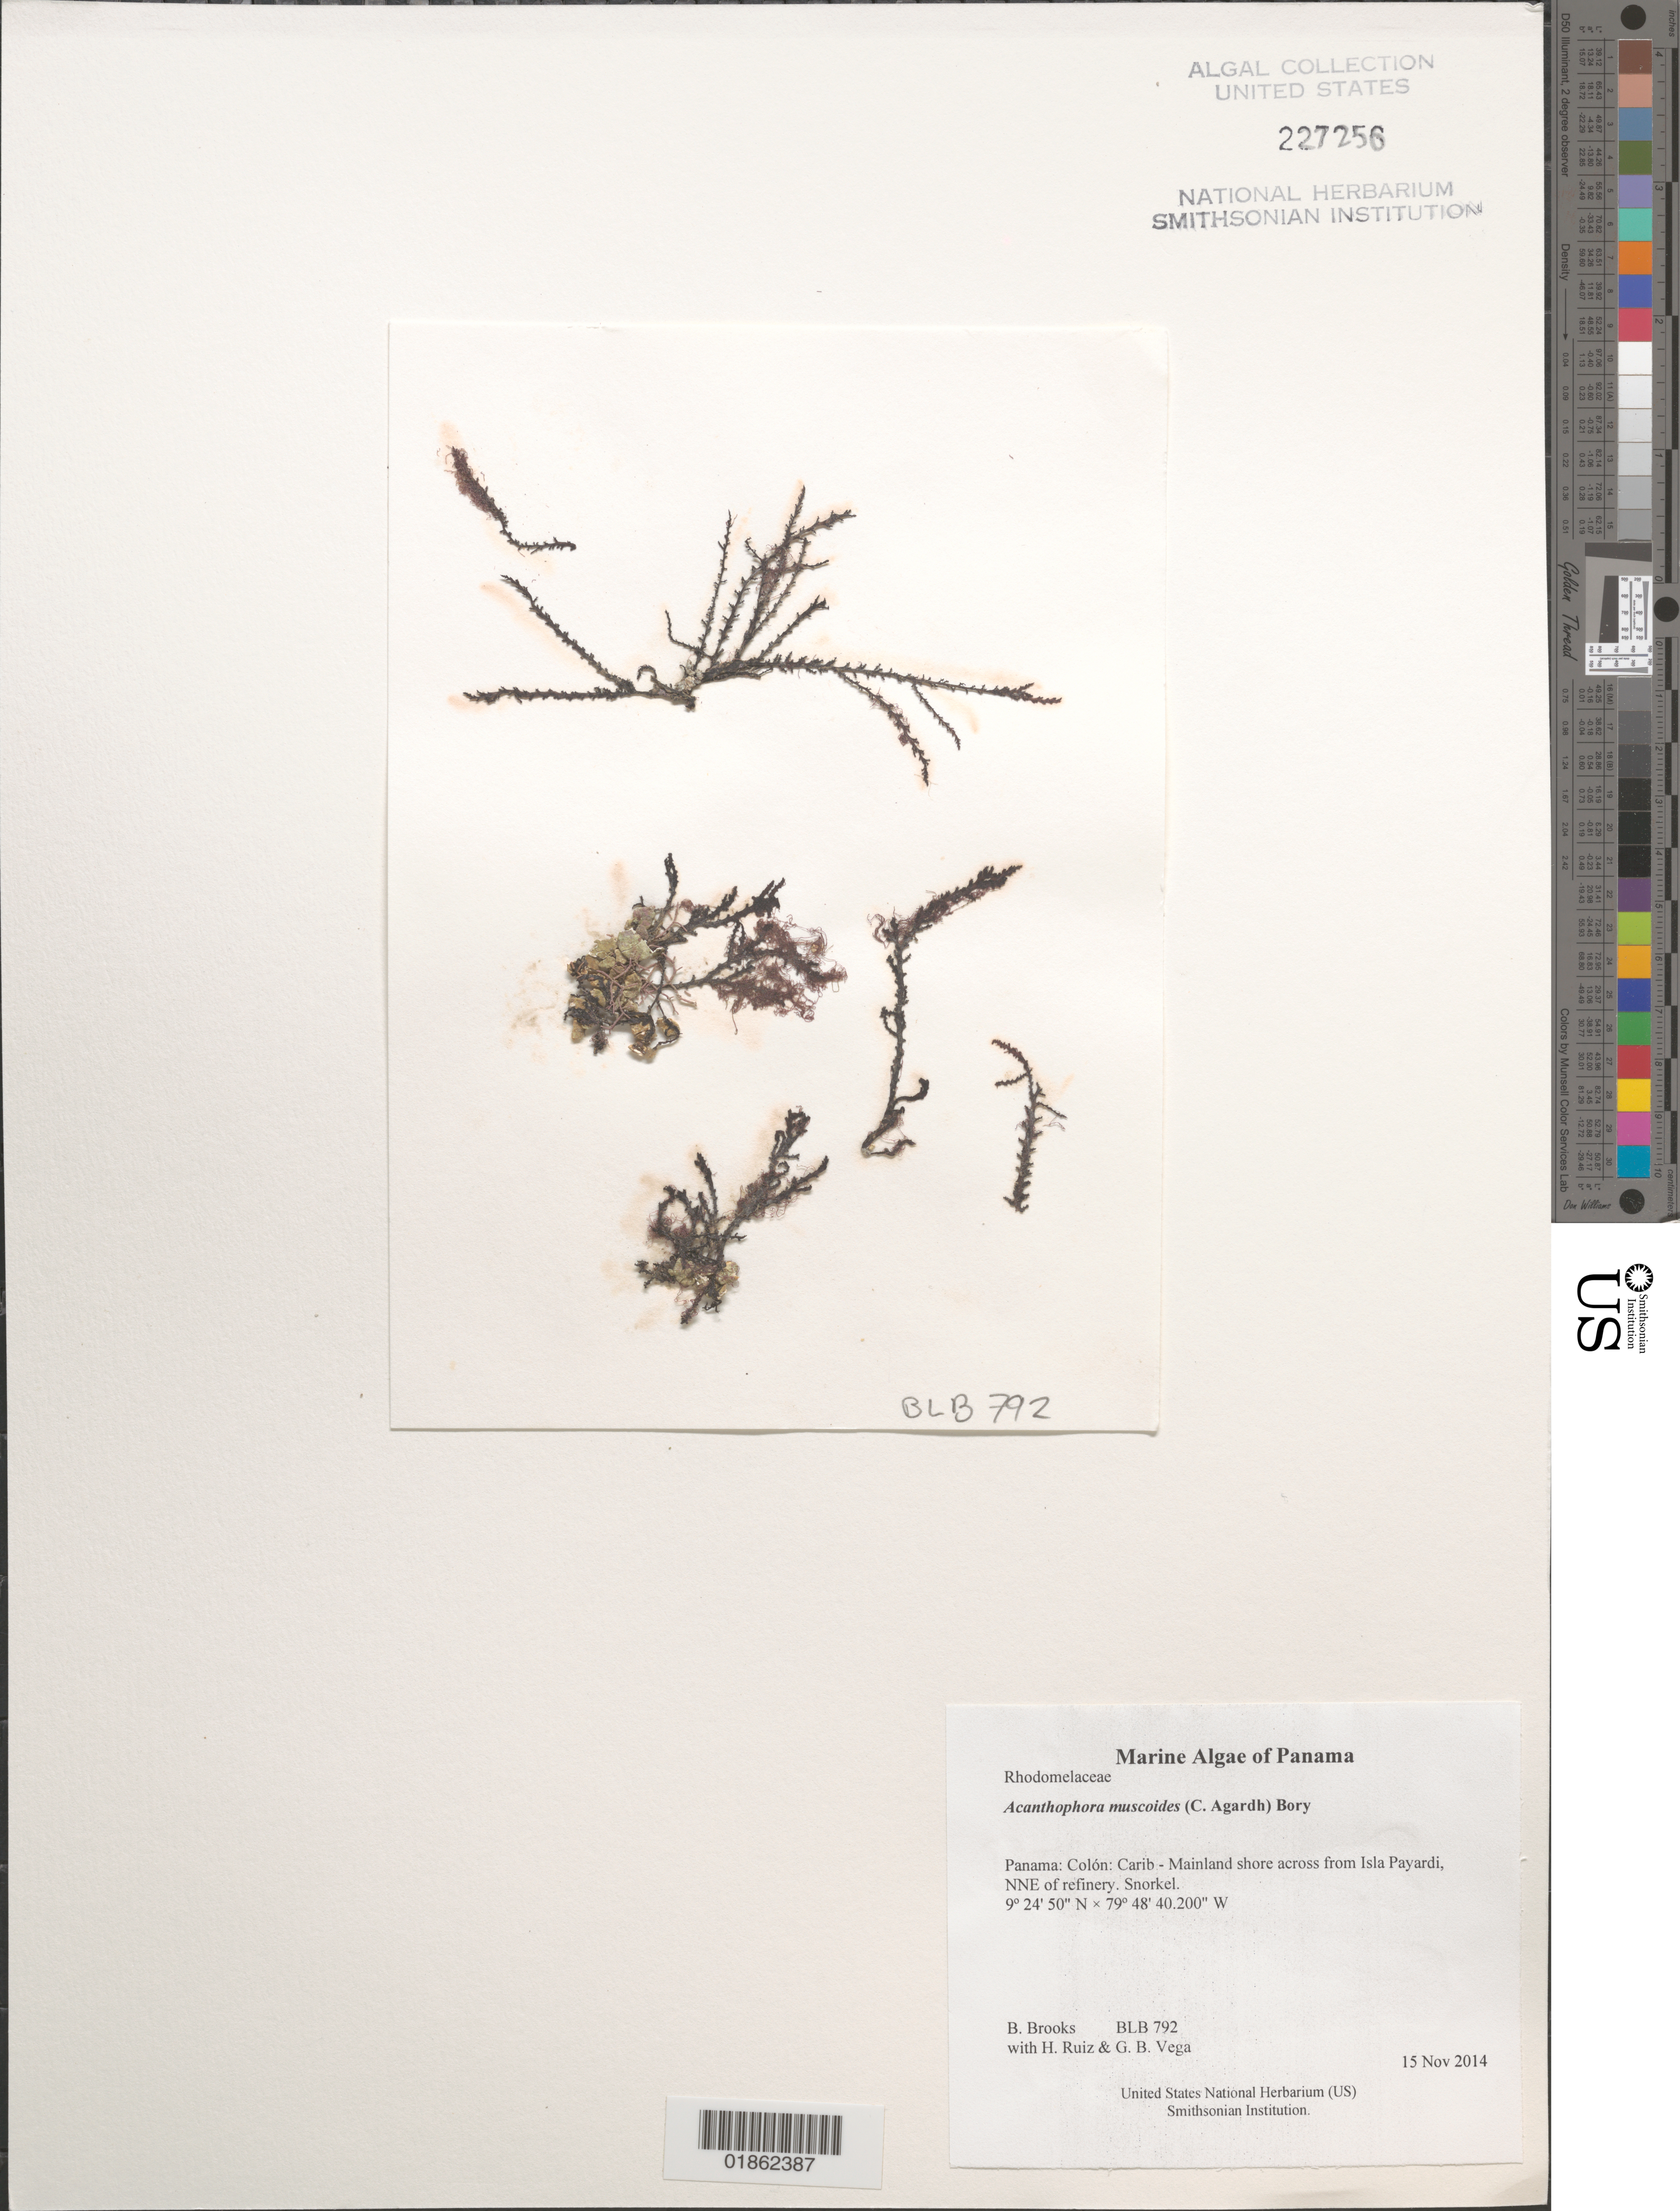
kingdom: Plantae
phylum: Rhodophyta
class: Florideophyceae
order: Ceramiales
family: Rhodomelaceae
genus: Acanthophora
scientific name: Acanthophora muscoides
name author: (C. Agardh) Bory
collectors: B. Brooks, H. Ruiz & G. B. Vega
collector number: BLB 792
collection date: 2014-11-15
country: Panama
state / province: Colón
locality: Carib - Mainland shore across from Isla Payardi, NNE of refinery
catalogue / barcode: US 227256